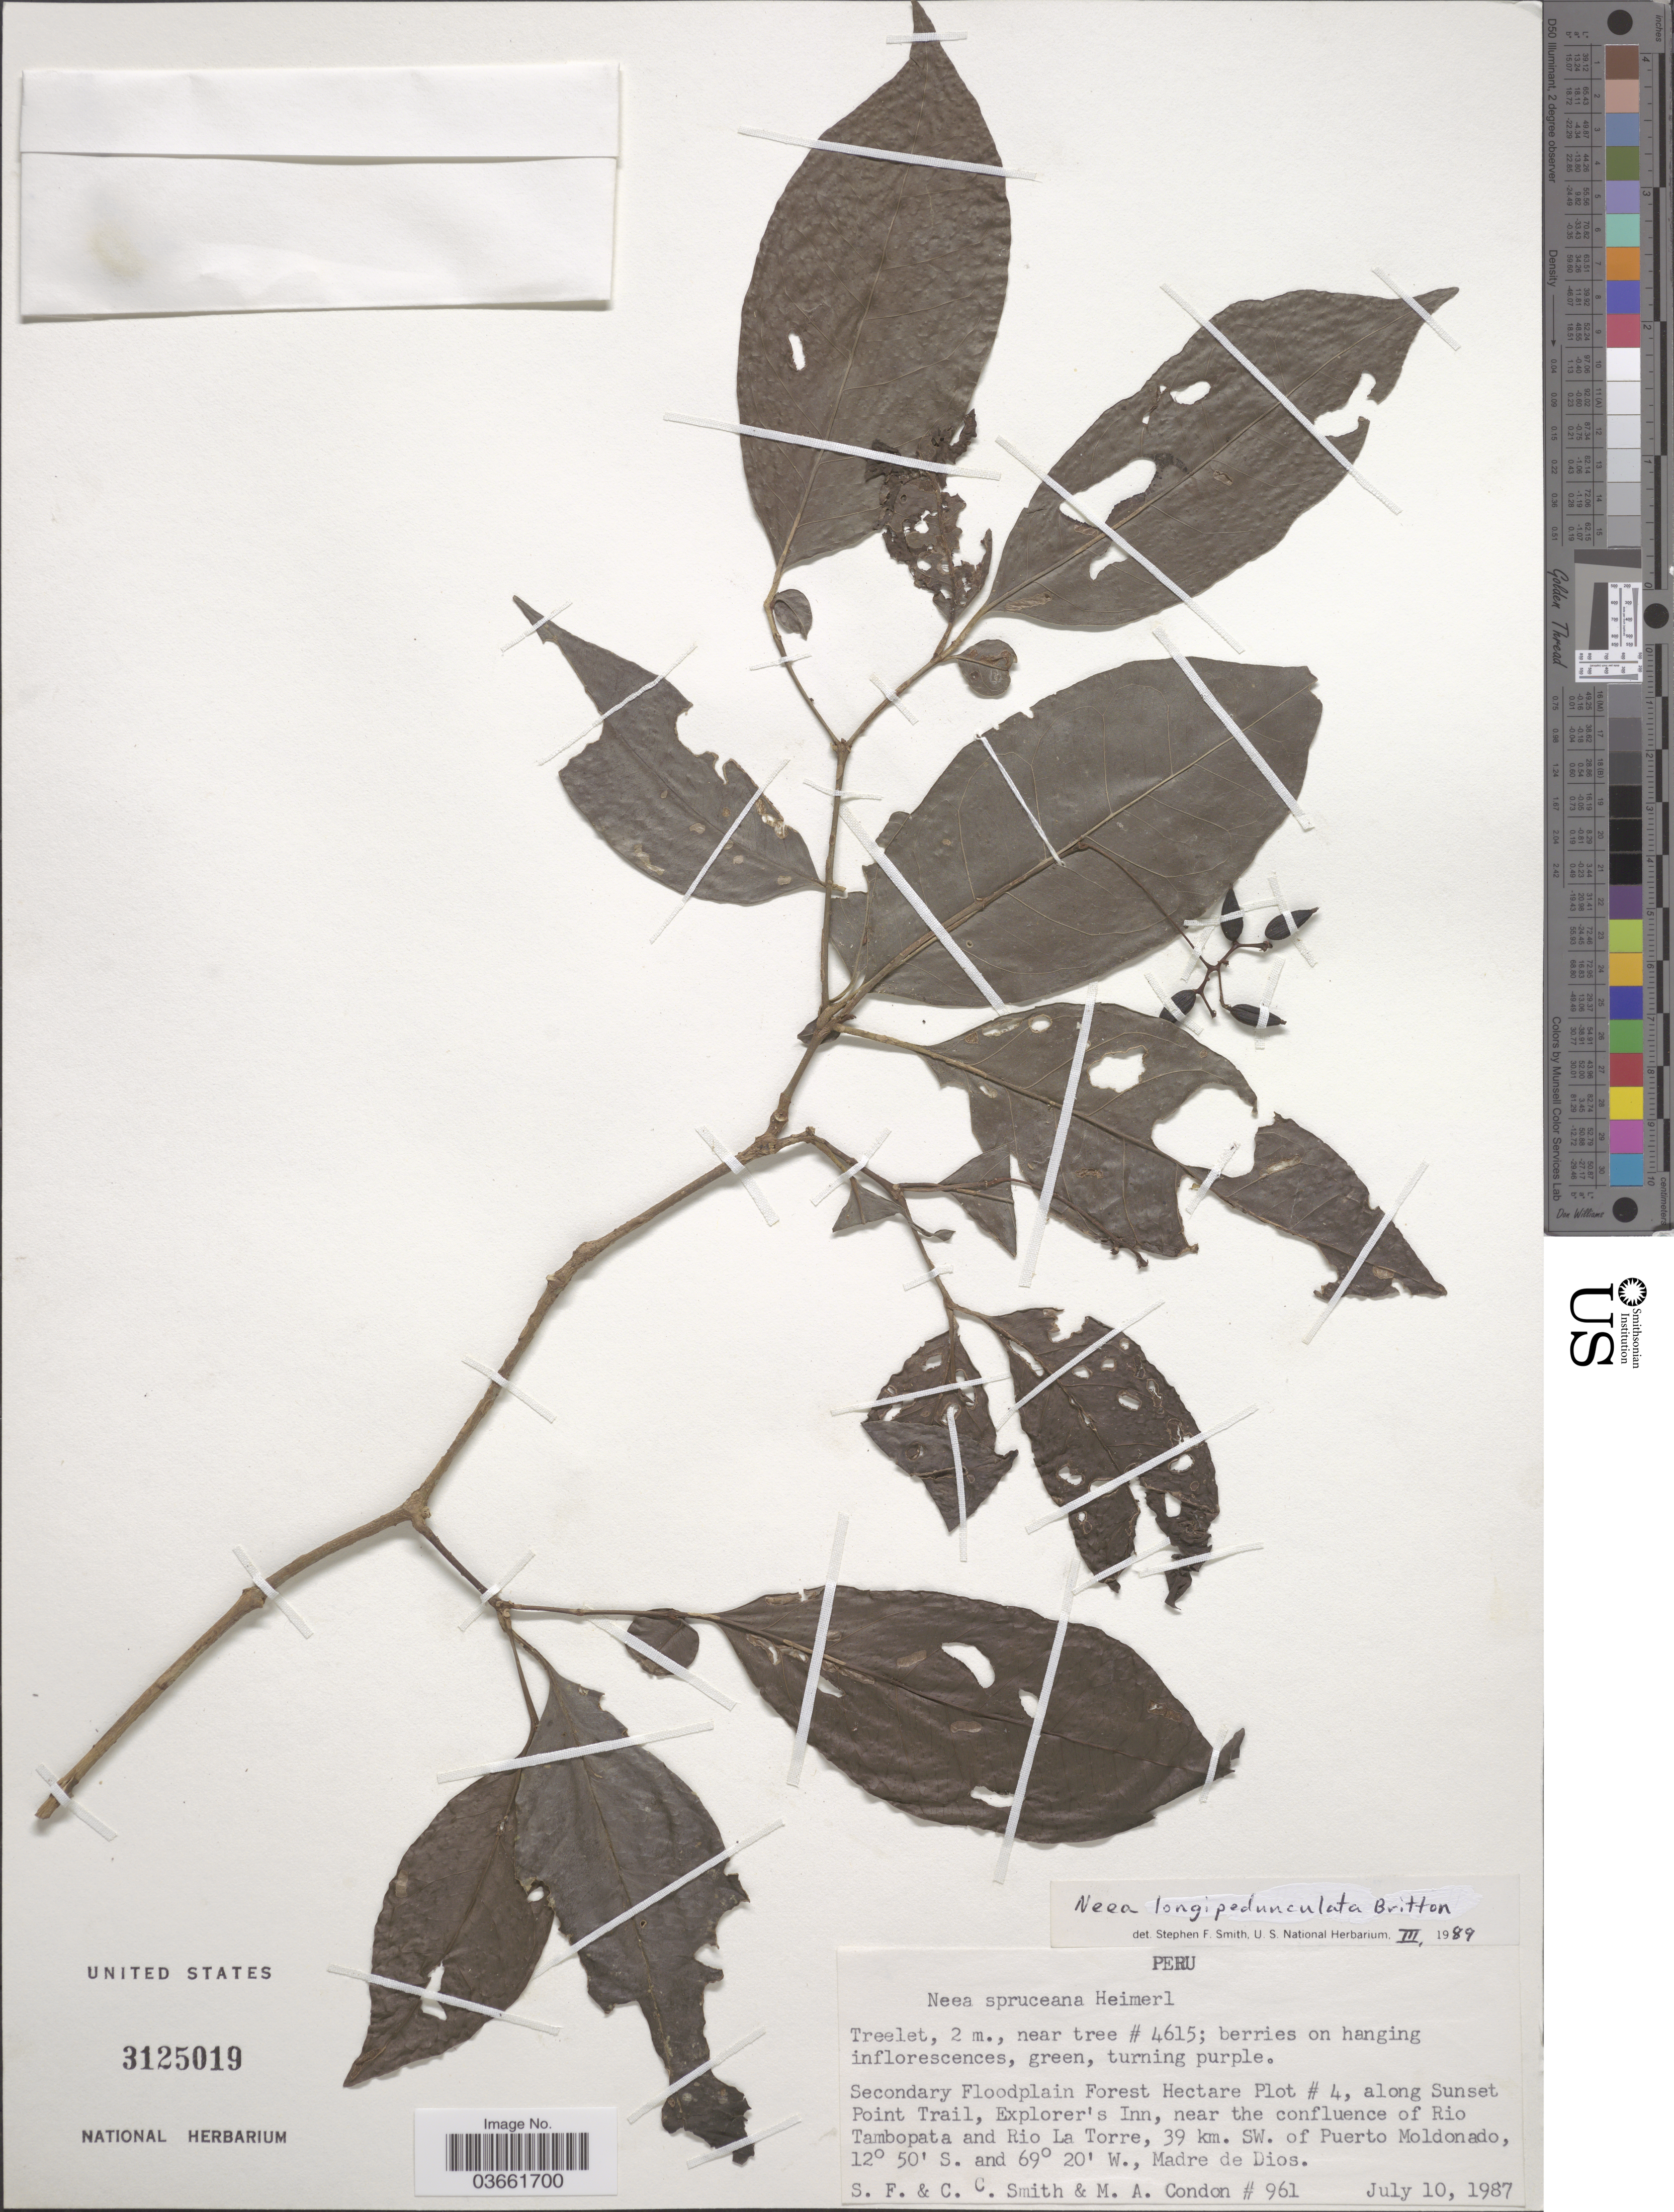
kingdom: Plantae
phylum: Tracheophyta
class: Magnoliopsida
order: Caryophyllales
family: Nyctaginaceae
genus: Neea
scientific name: Neea longipedunculata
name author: Britton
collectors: S.F. Smith, C. C. Smith & M. Condon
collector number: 961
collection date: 1987-07-10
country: Peru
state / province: Madre de Dios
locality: Secondary Floodplain Forest Hectare Plot # 4, along Sunset Point Trail, Explorer's Inn, near the confluence of Rio Tambopata and Rio La Torre, 39 km. SW. of Puerto Moldonado.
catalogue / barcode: US 3125019